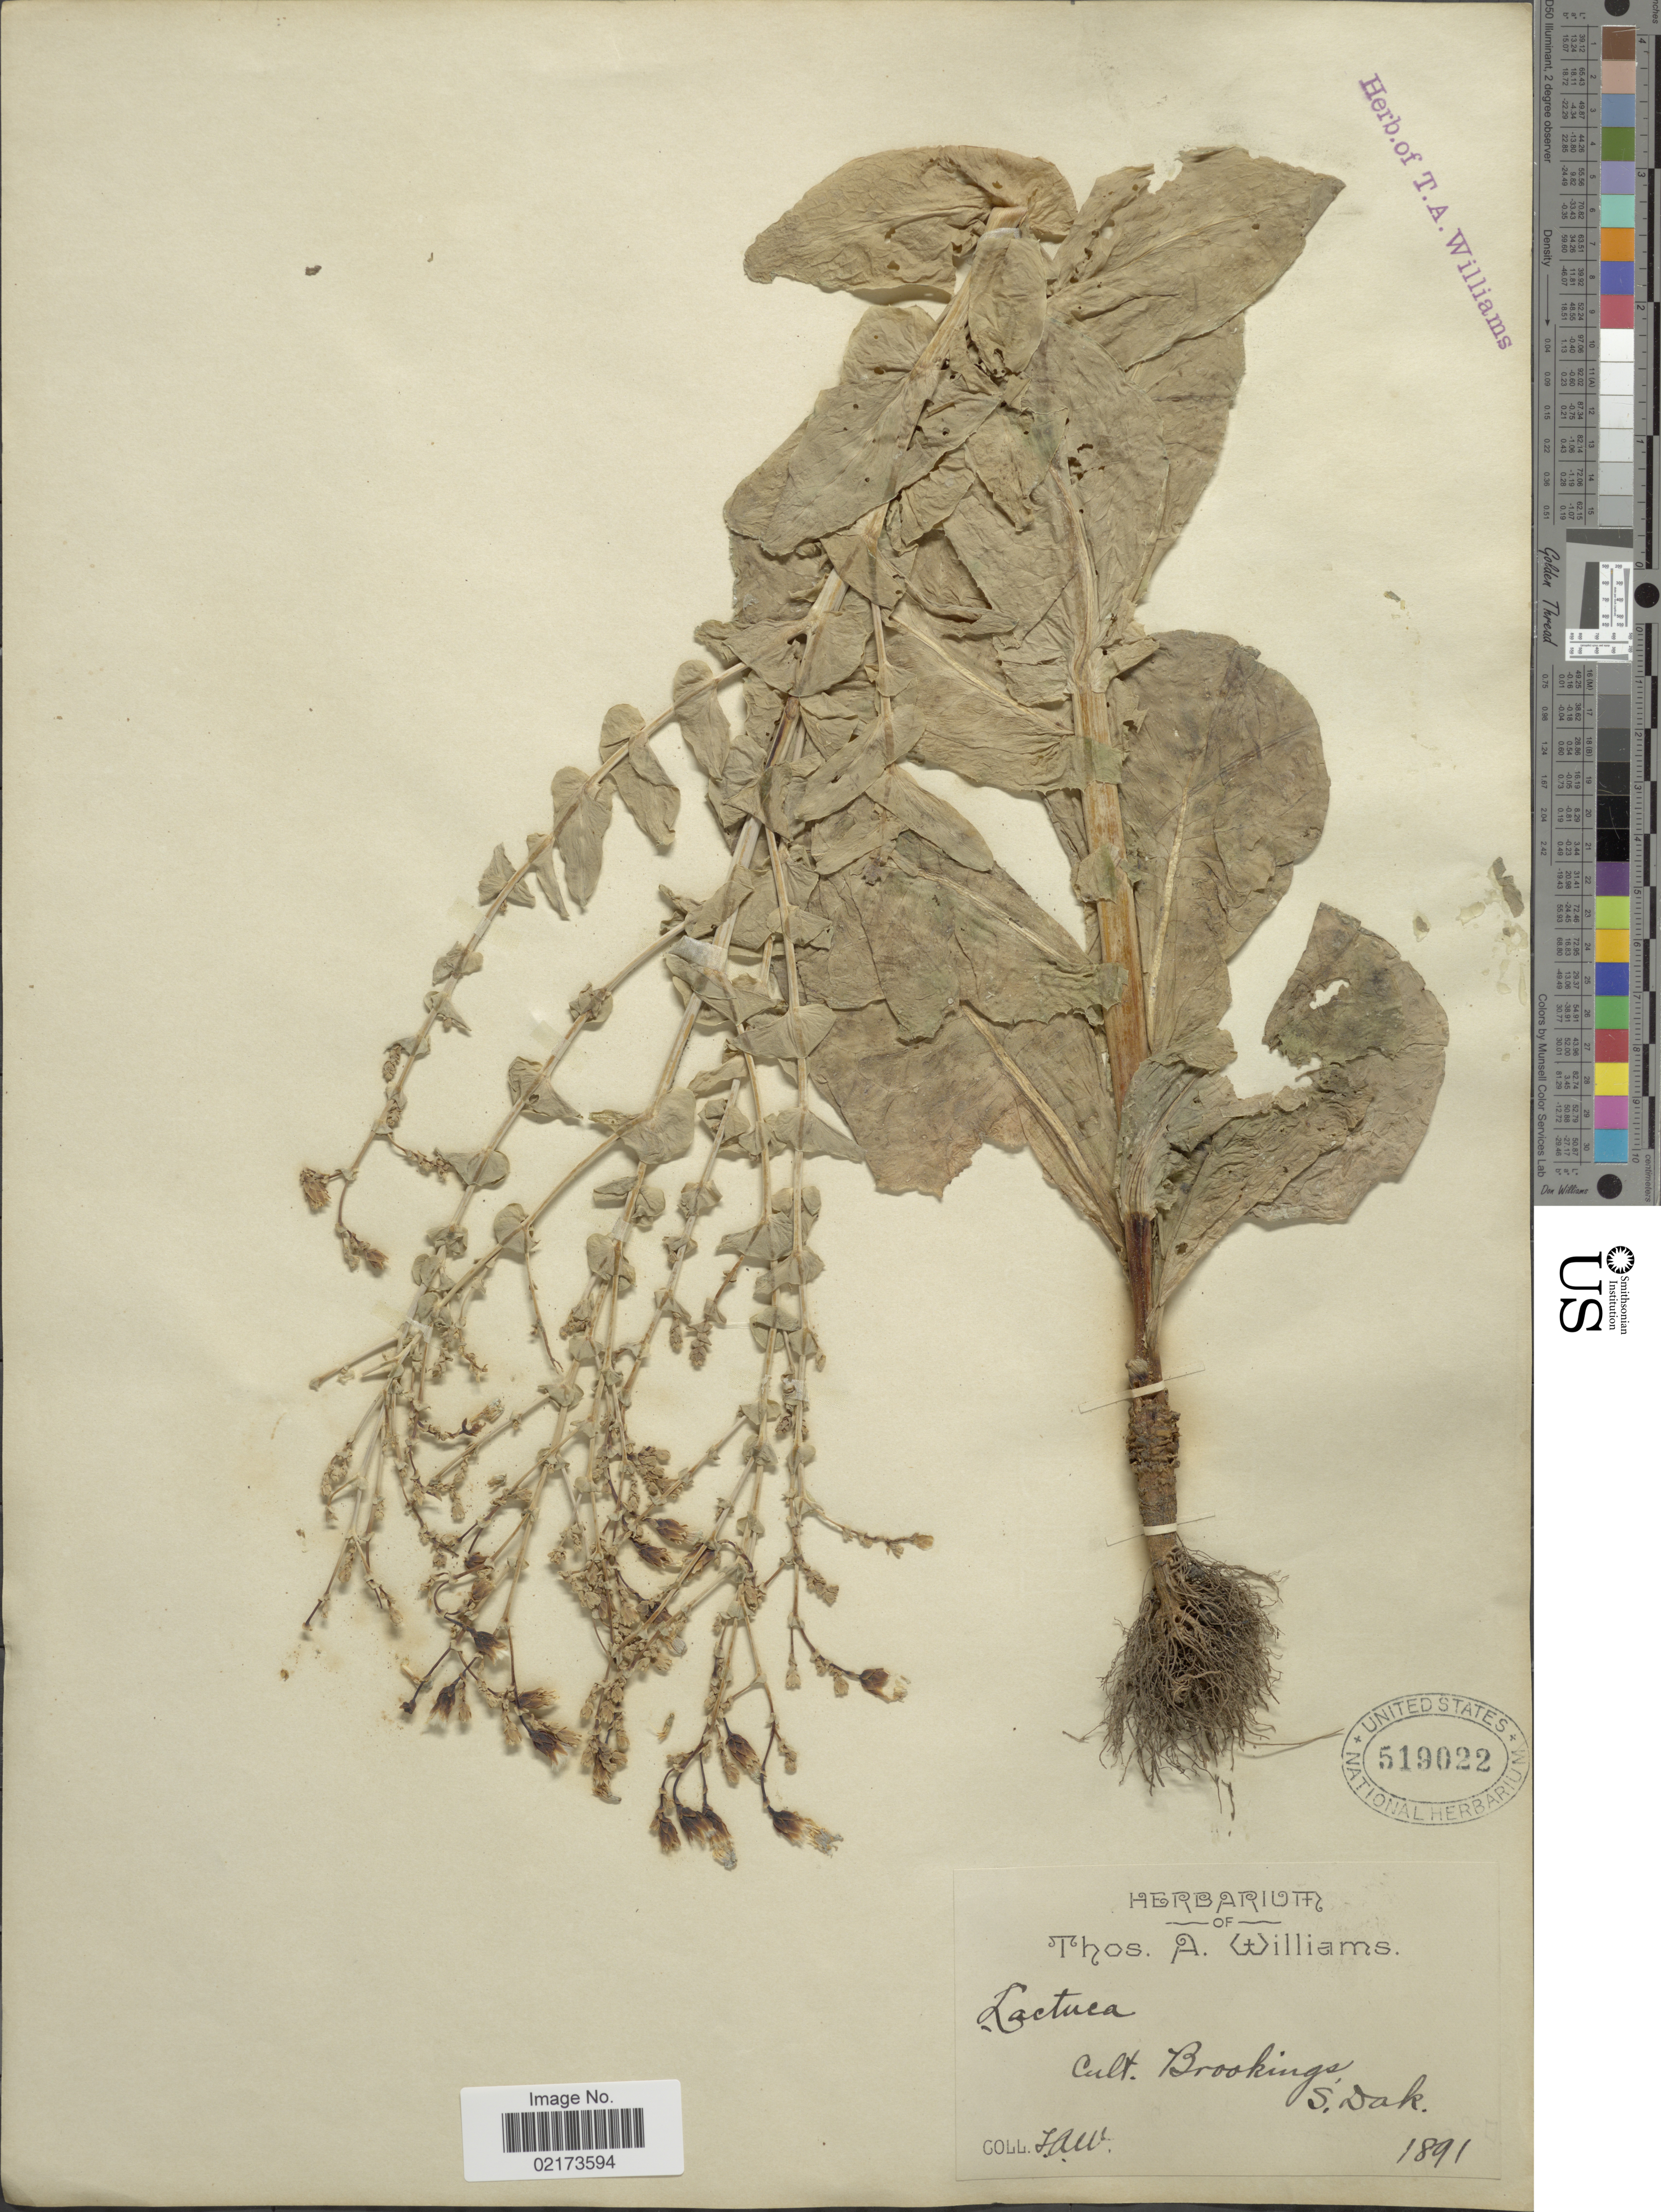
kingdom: Plantae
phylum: Tracheophyta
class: Magnoliopsida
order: Asterales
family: Asteraceae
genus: Lactuca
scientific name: Lactuca sativa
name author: L.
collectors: T. A. Williams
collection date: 1891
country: United States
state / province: South Dakota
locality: Brooklings, S. Dak.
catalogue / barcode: US 519022